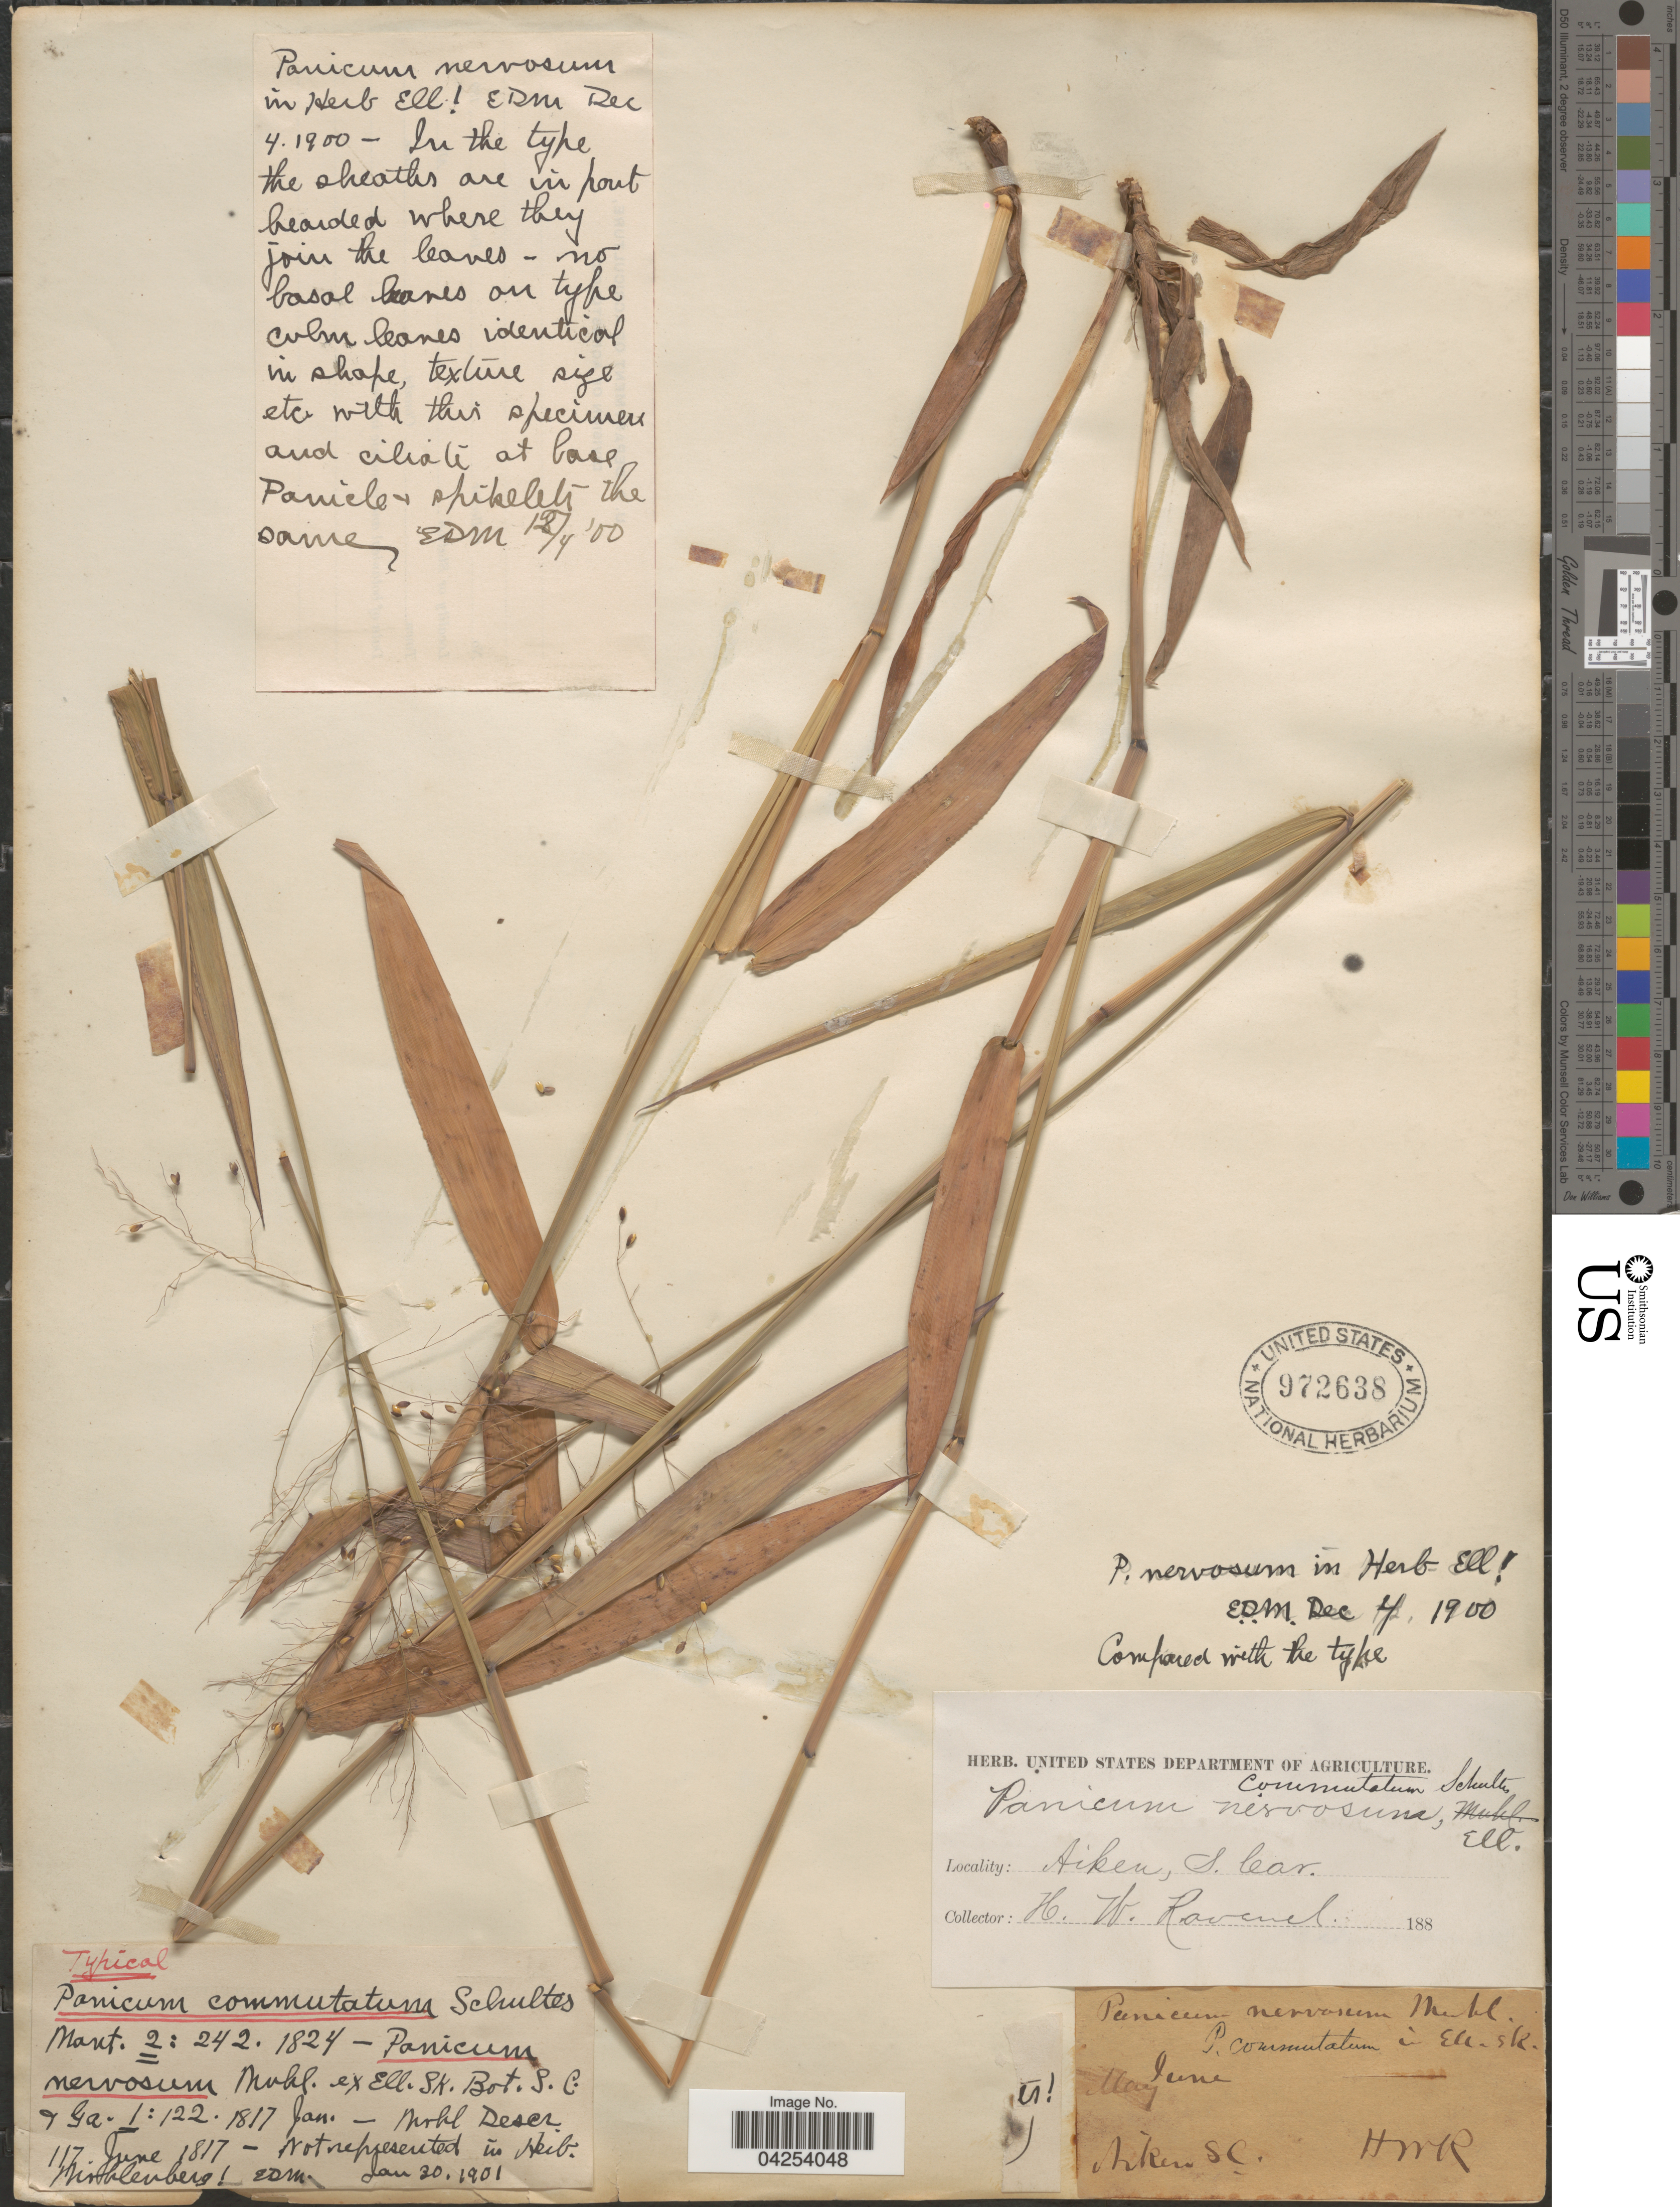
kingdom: Plantae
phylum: Tracheophyta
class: Liliopsida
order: Poales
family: Poaceae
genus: Dichanthelium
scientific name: Dichanthelium commutatum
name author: (Schult.) Gould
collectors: H. Ravenel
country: United States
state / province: South Carolina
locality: Aiken.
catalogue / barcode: US 972638